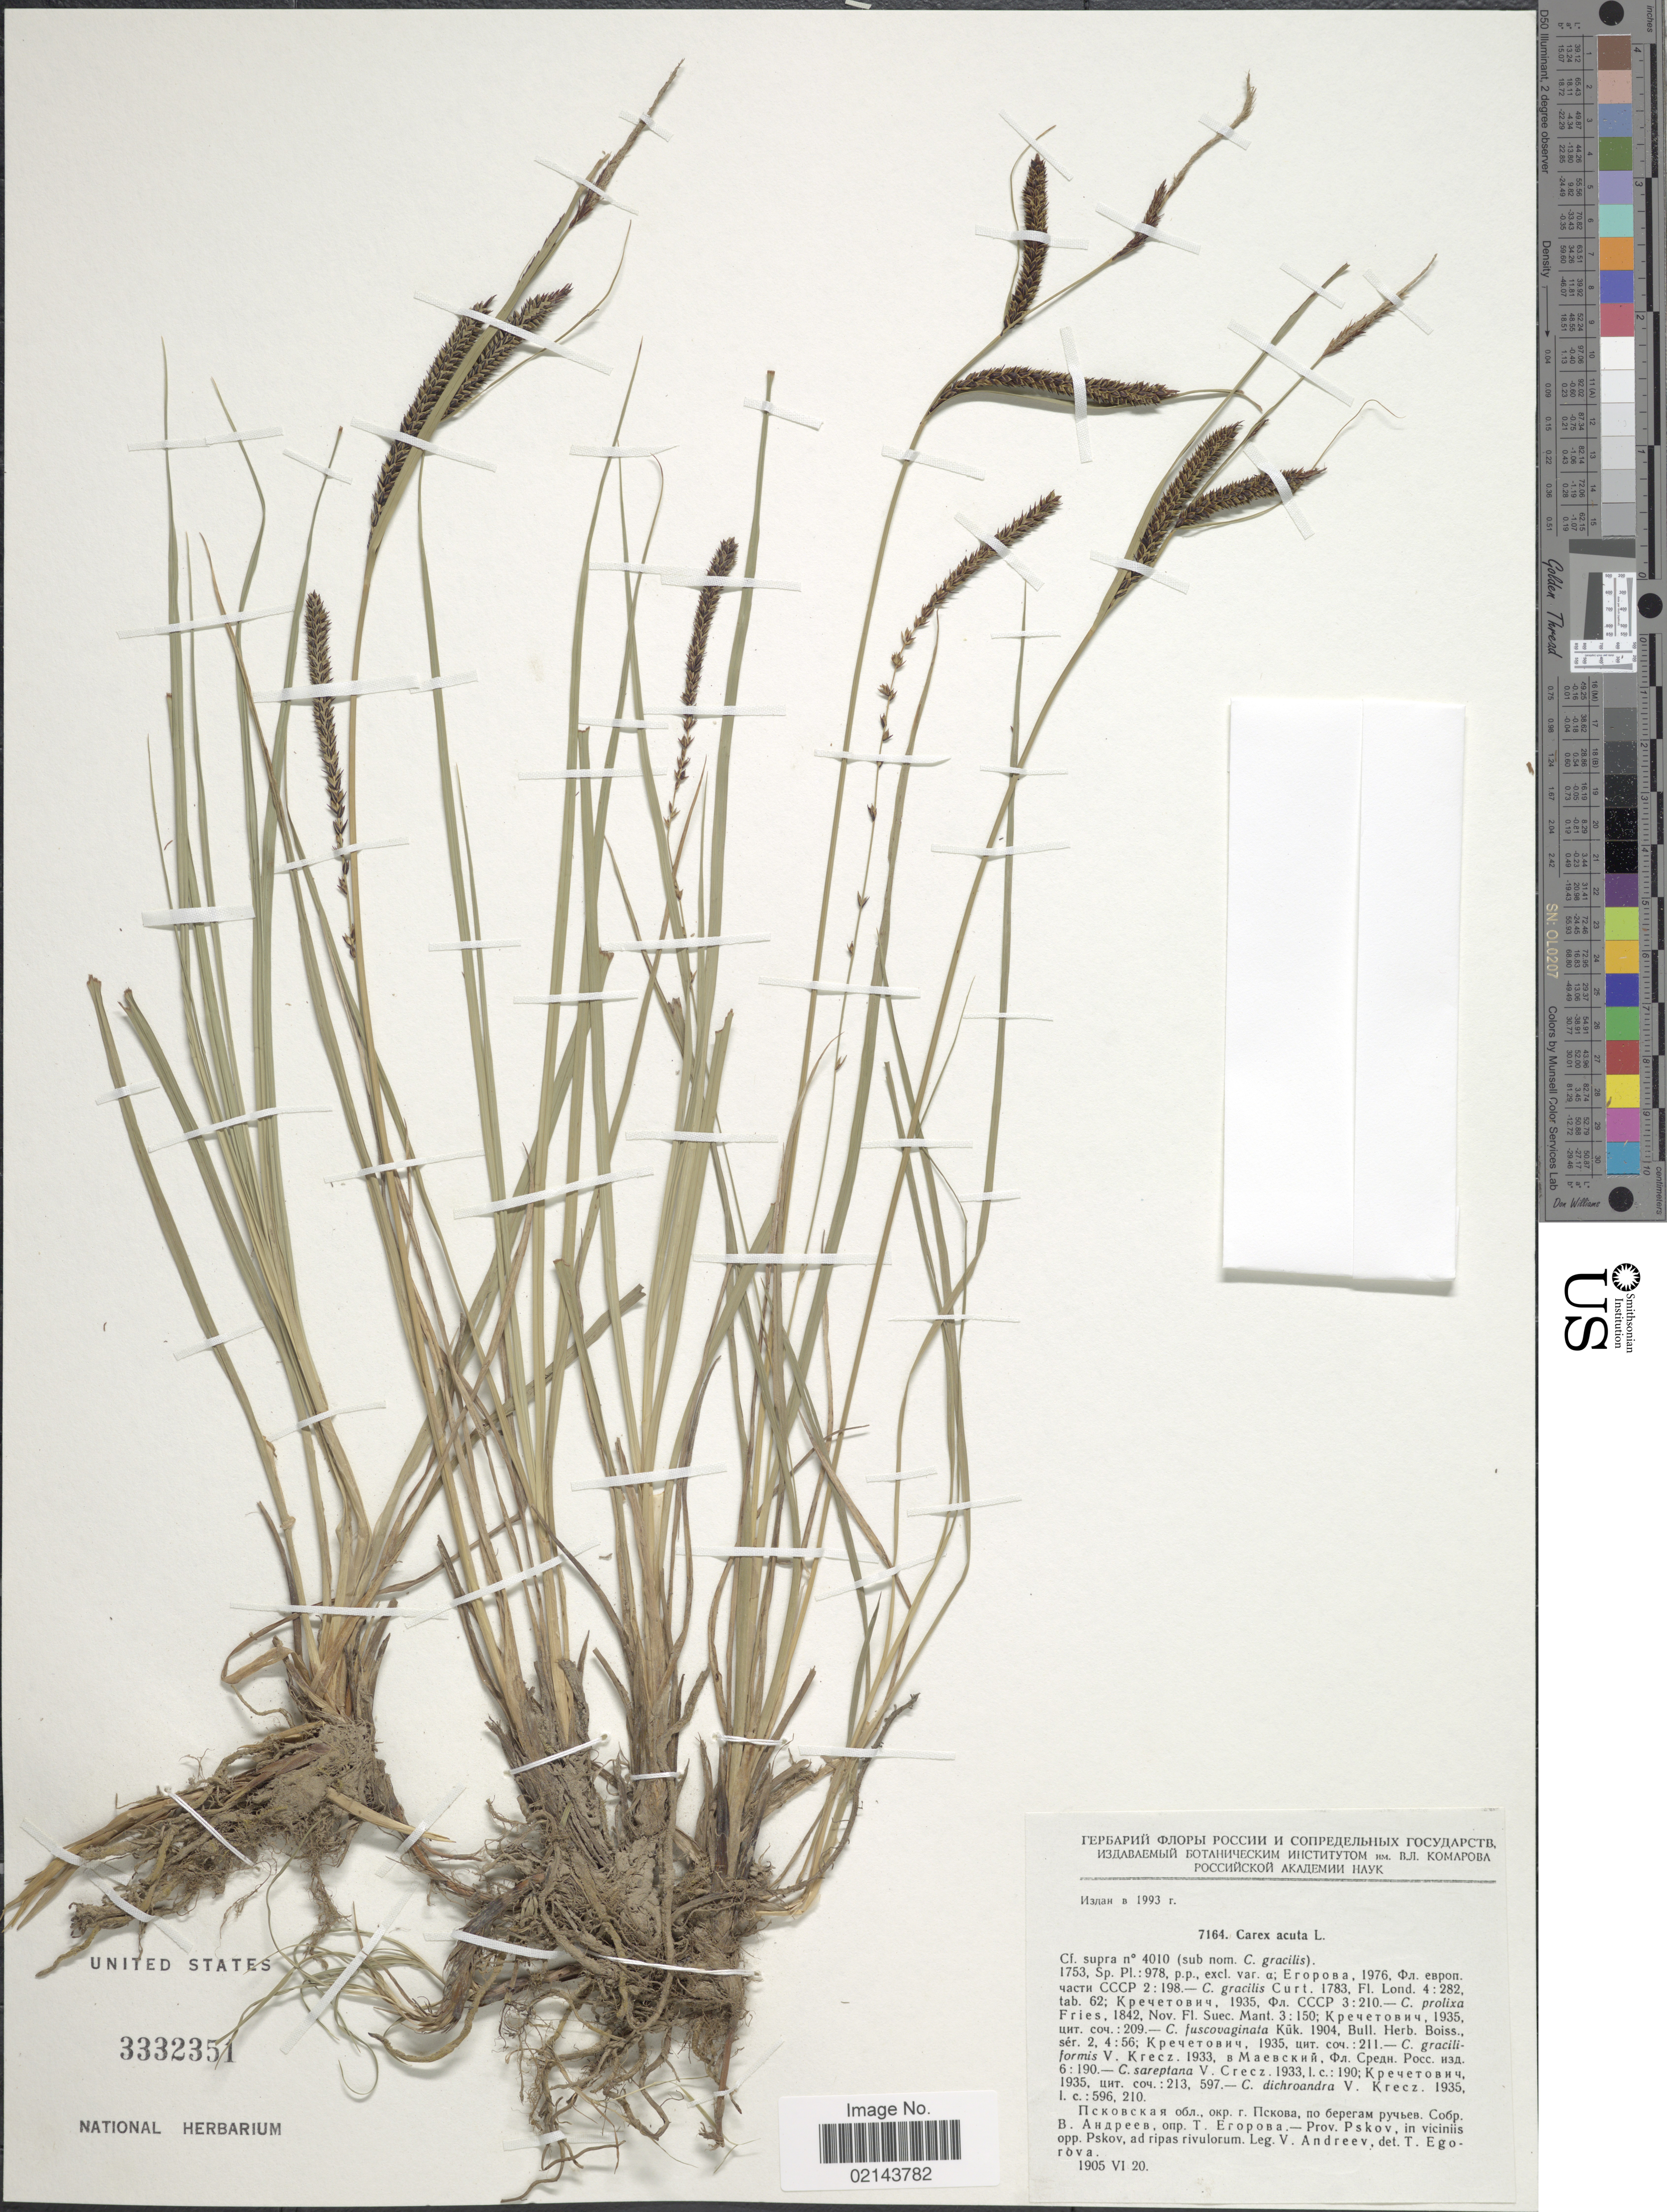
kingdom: Plantae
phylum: Tracheophyta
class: Liliopsida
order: Poales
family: Cyperaceae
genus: Carex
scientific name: Carex acuta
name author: L.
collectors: V. Andreev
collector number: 7164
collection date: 1905-06-20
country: Russian Federation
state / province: Pskov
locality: In viciniis opp. Pskov, ad ripas rivulorum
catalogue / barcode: US 3332351